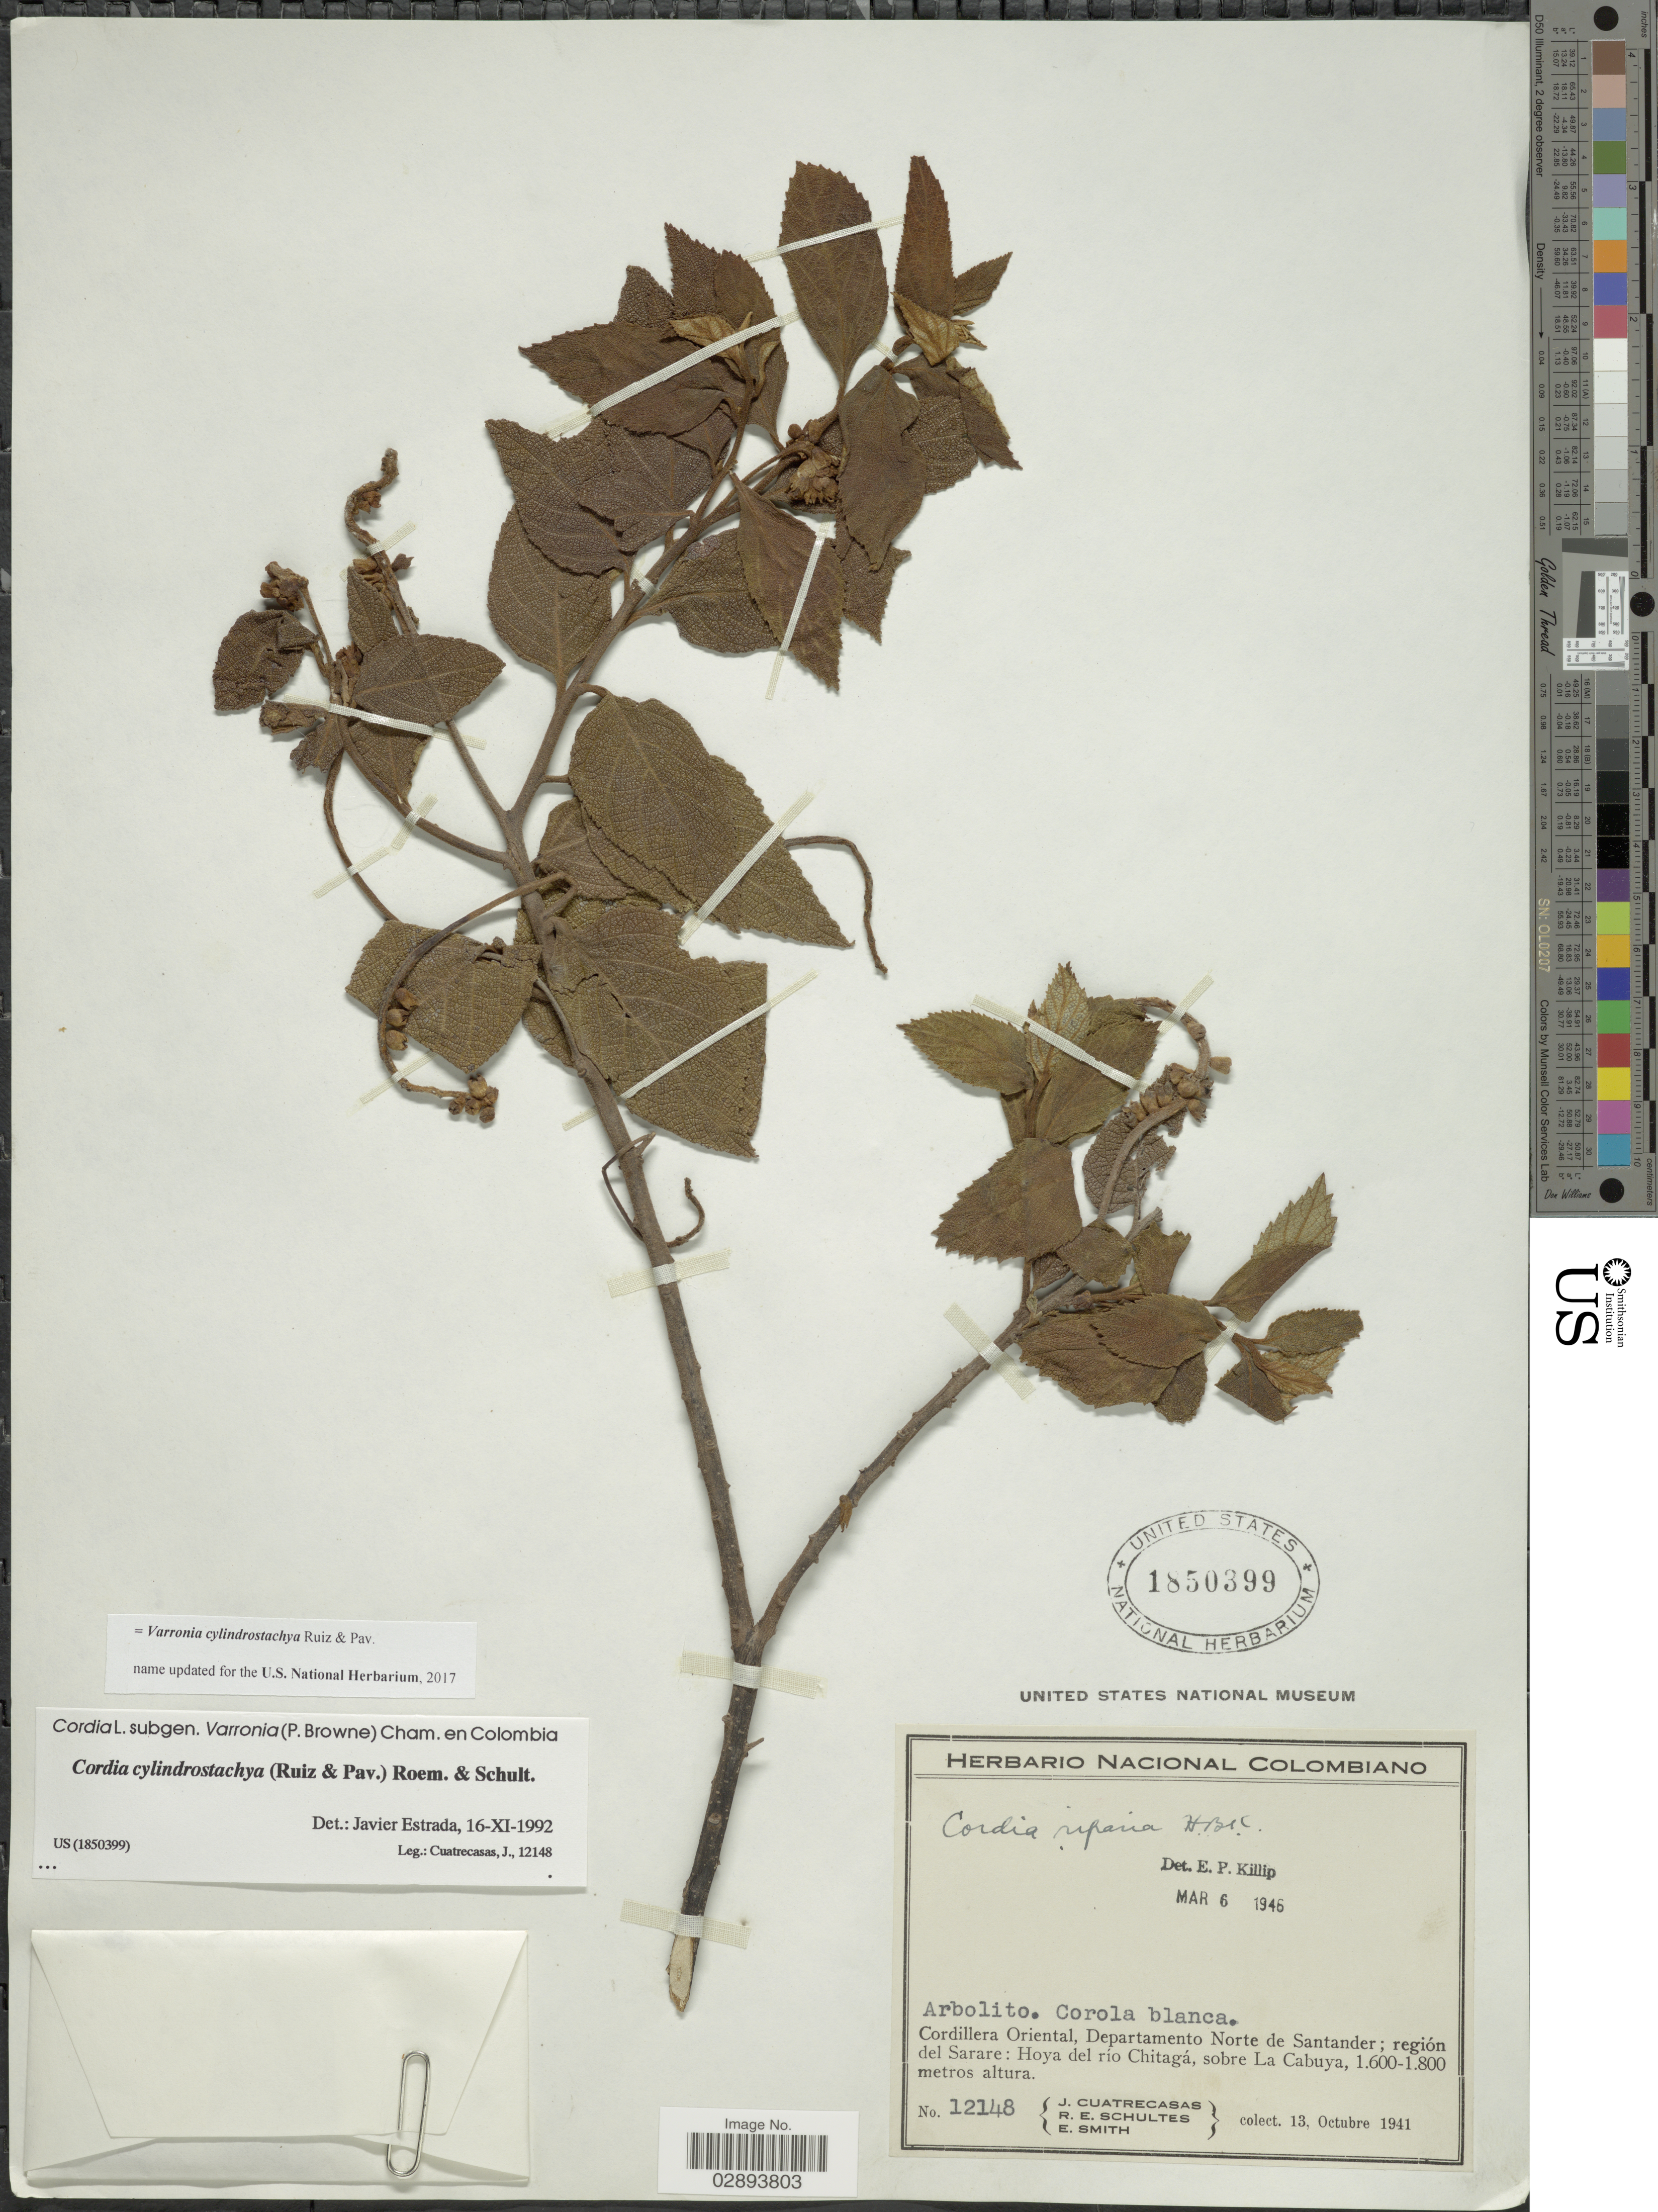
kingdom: Plantae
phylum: Tracheophyta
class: Magnoliopsida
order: Boraginales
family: Cordiaceae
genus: Varronia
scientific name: Varronia cylindrostachya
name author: Ruiz & Pav.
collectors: J. Cuatrecasas, R. E. Schultes & E. Smith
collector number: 12148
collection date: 1941-10-13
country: Colombia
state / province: Norte de Santander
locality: Cordillera Oriental, Departamento Norte de Santander, Región del Sarare, Hoya del río Chitagá, sobre La Cabuya.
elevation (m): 1600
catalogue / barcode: US 1850399